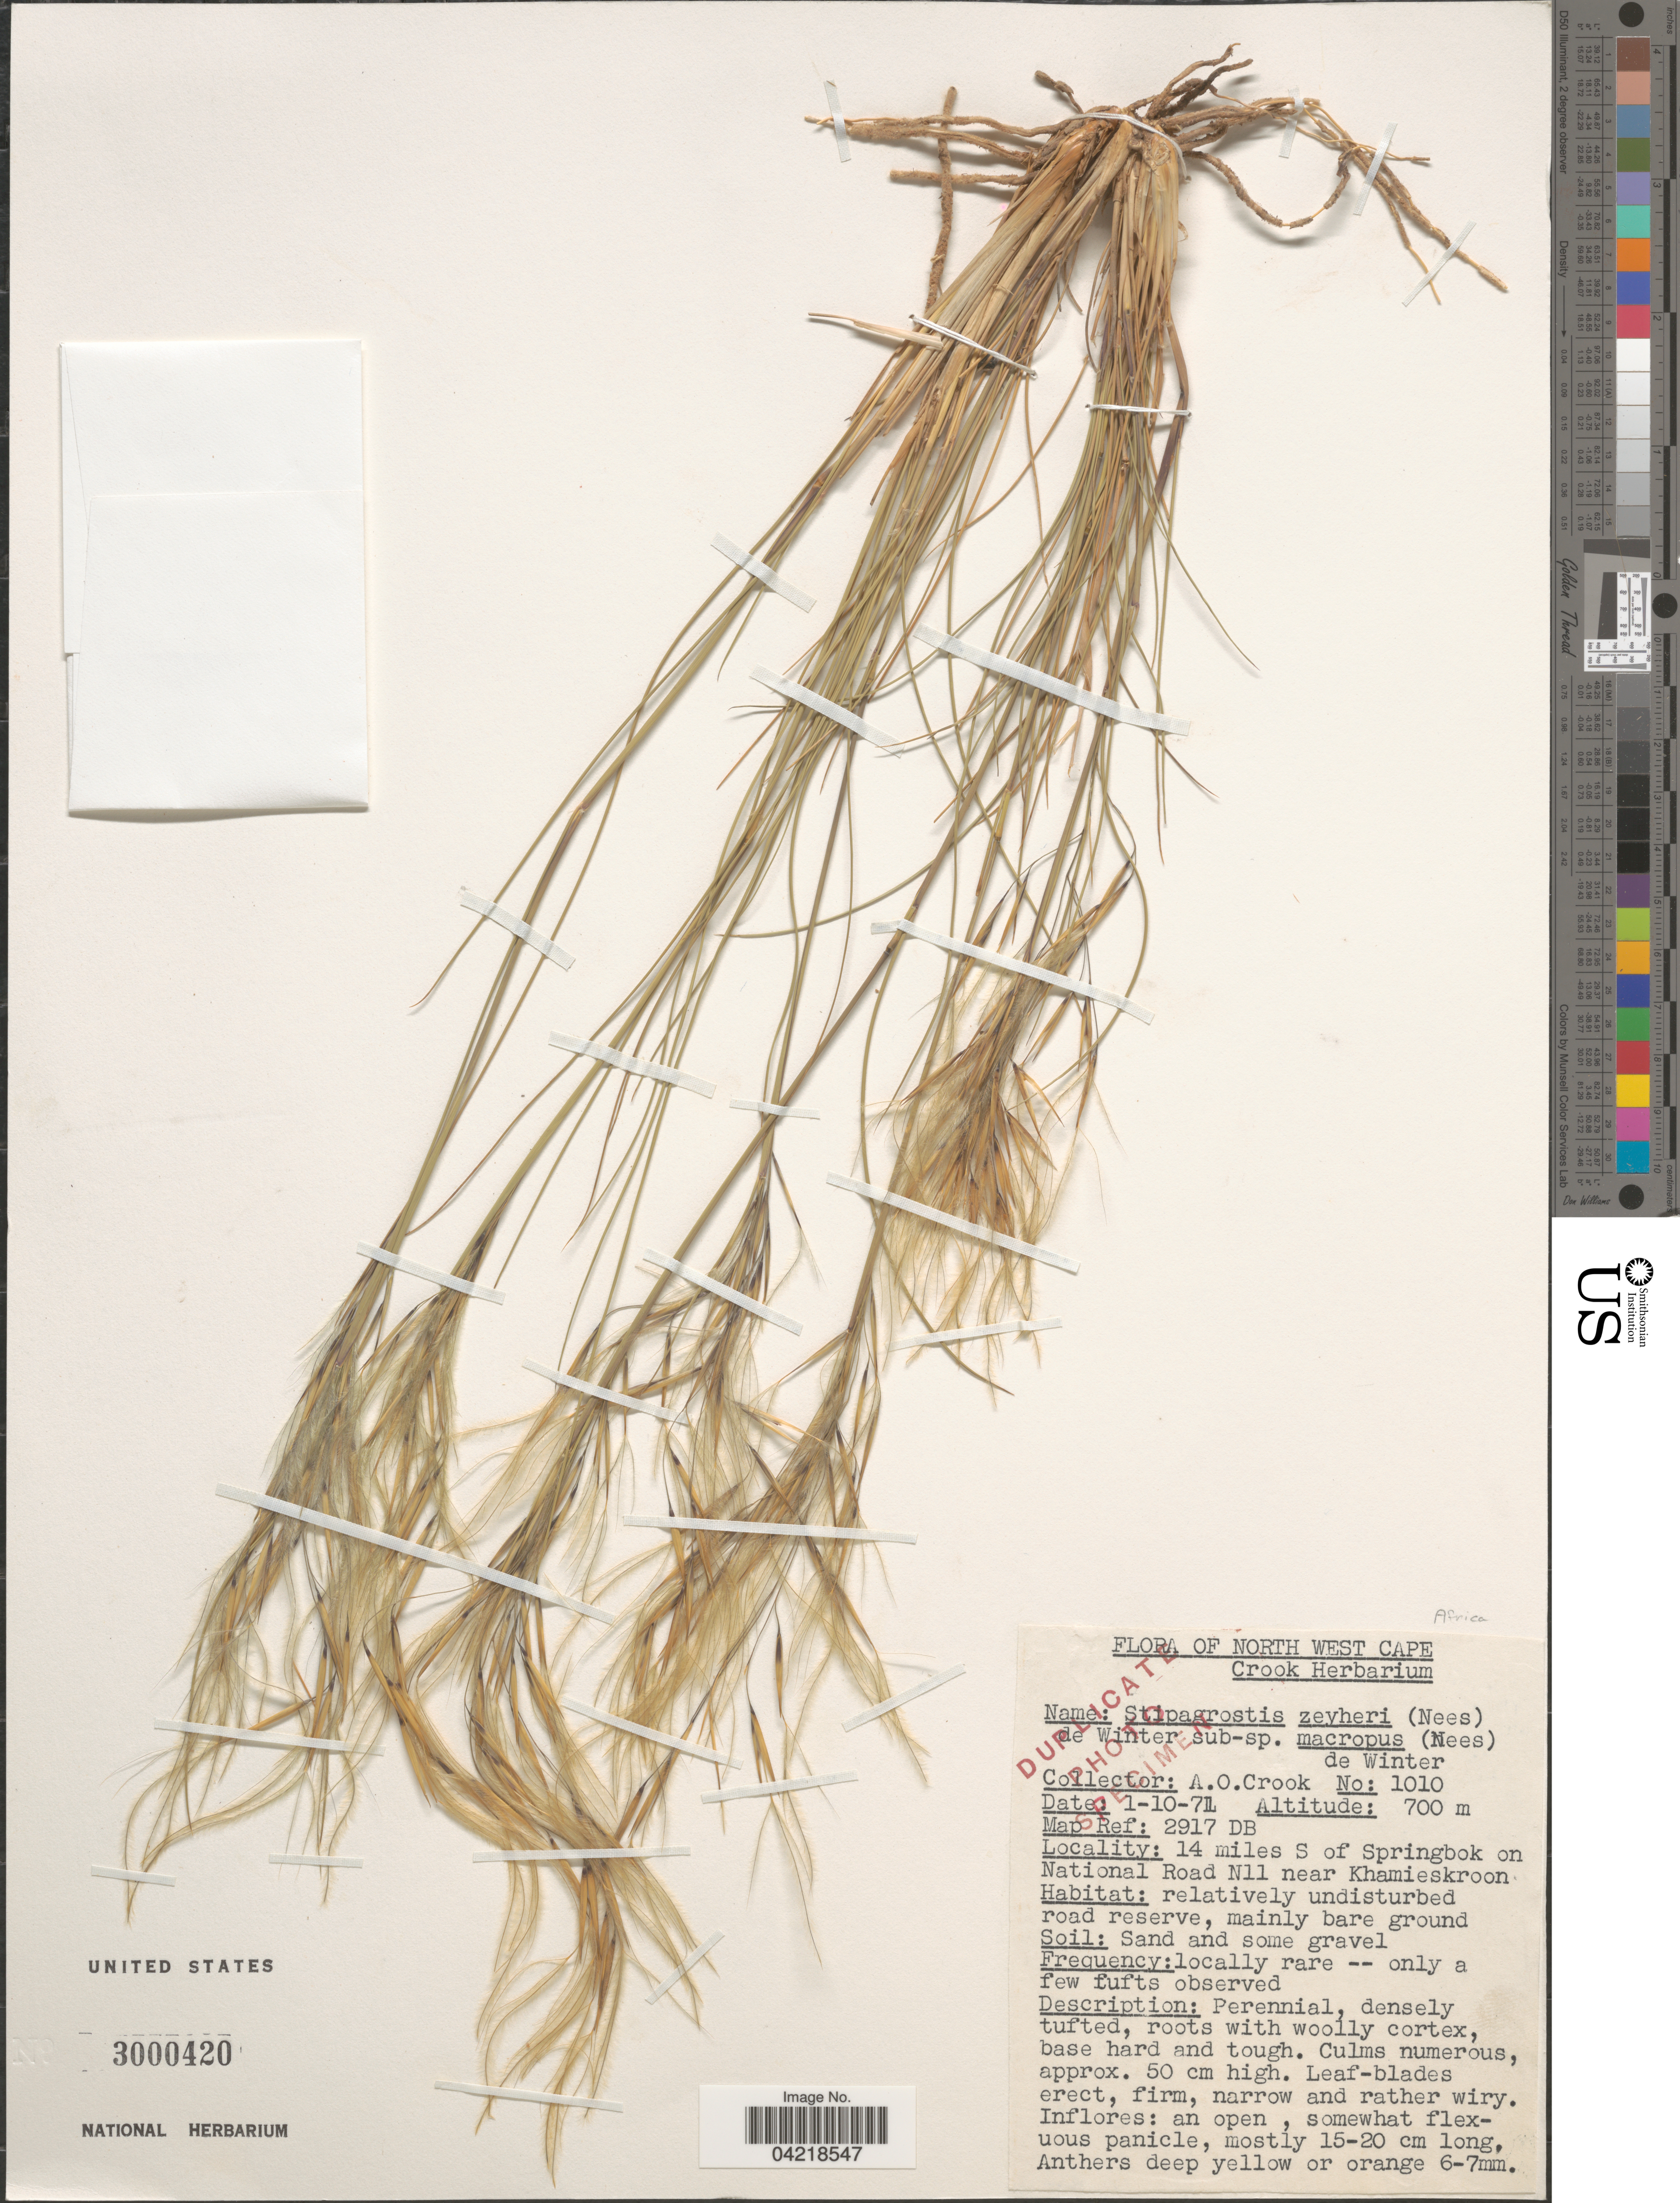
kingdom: Plantae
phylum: Tracheophyta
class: Liliopsida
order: Poales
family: Poaceae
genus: Stipagrostis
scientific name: Stipagrostis zeyheri subsp. zeyheri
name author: (Nees) De Winter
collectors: A. Crook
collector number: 1010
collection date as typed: Transcribed d/m/y: 1/10/71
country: South Africa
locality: Africa. North West Cape. Map Ref: 2917 DB. 14 miles S of Springbok on National Road N11 near Khamieskroon.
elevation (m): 700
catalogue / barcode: US 3000420